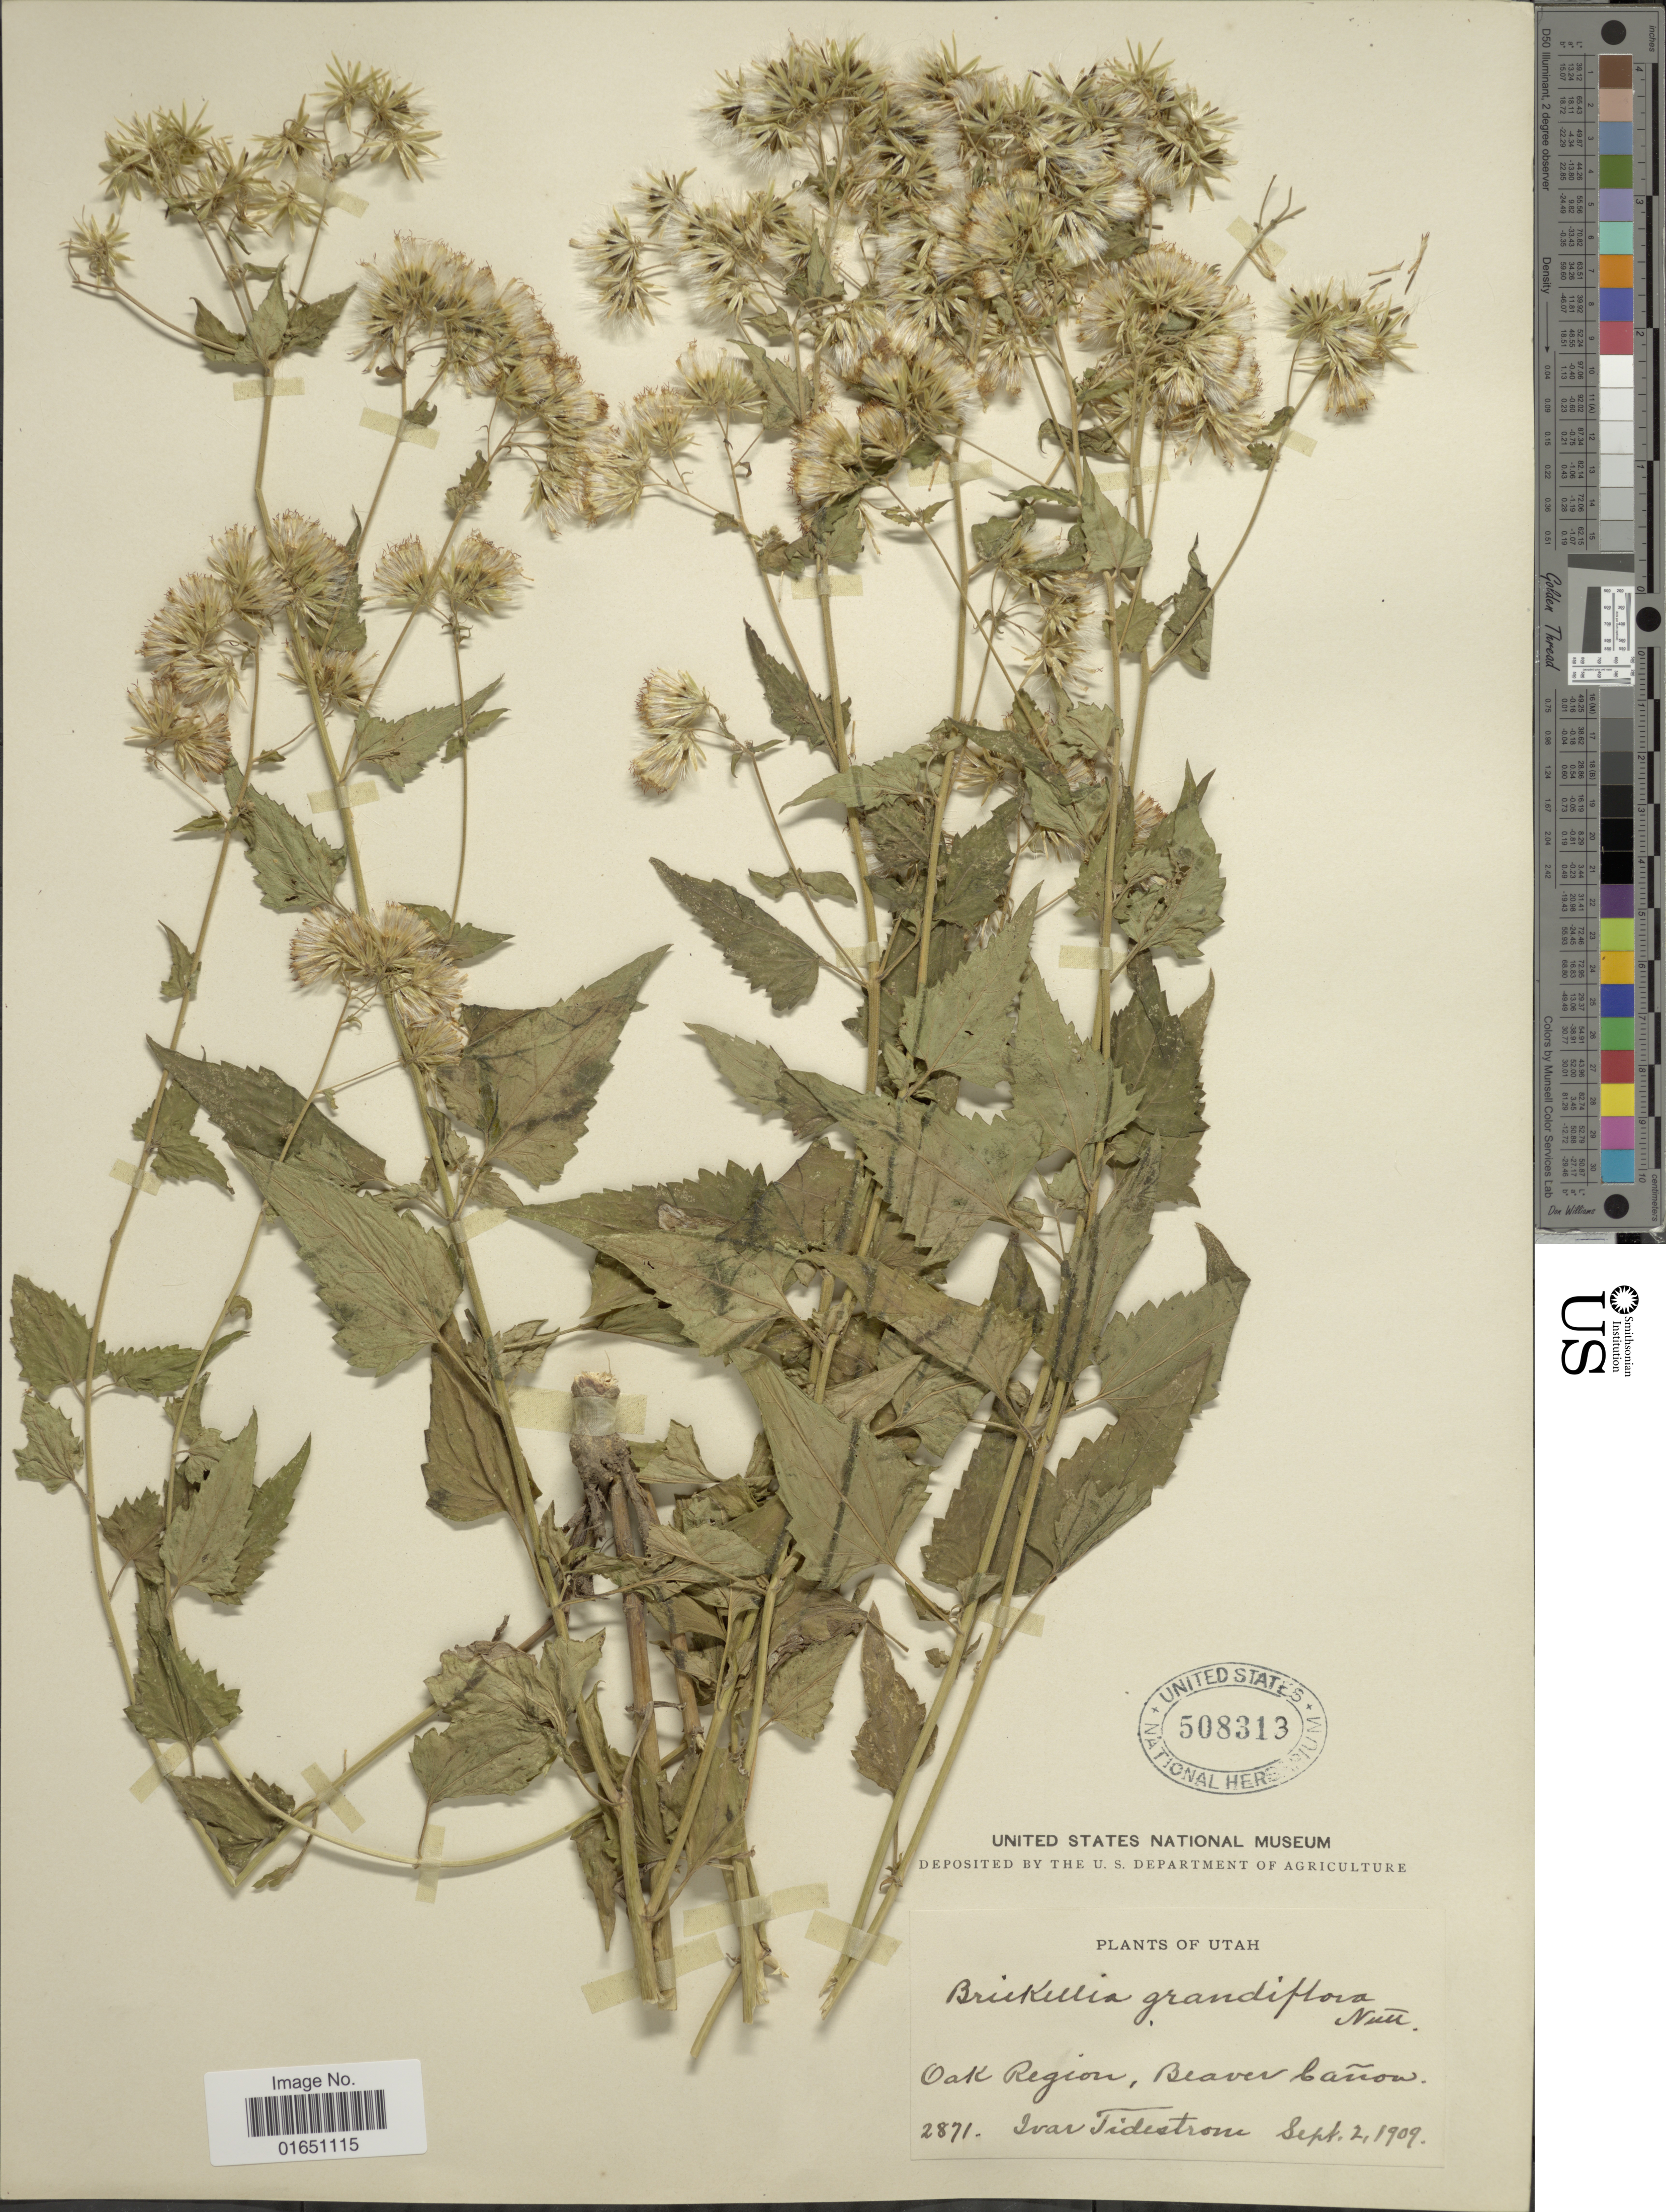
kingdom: Plantae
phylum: Tracheophyta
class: Magnoliopsida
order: Asterales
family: Asteraceae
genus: Brickellia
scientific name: Brickellia grandiflora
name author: (Hook.) Nutt.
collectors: I. F. Tidestrom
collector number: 2871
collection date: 1919-09-02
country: United States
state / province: Utah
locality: Oak Region, Beaver Canon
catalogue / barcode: US 508313